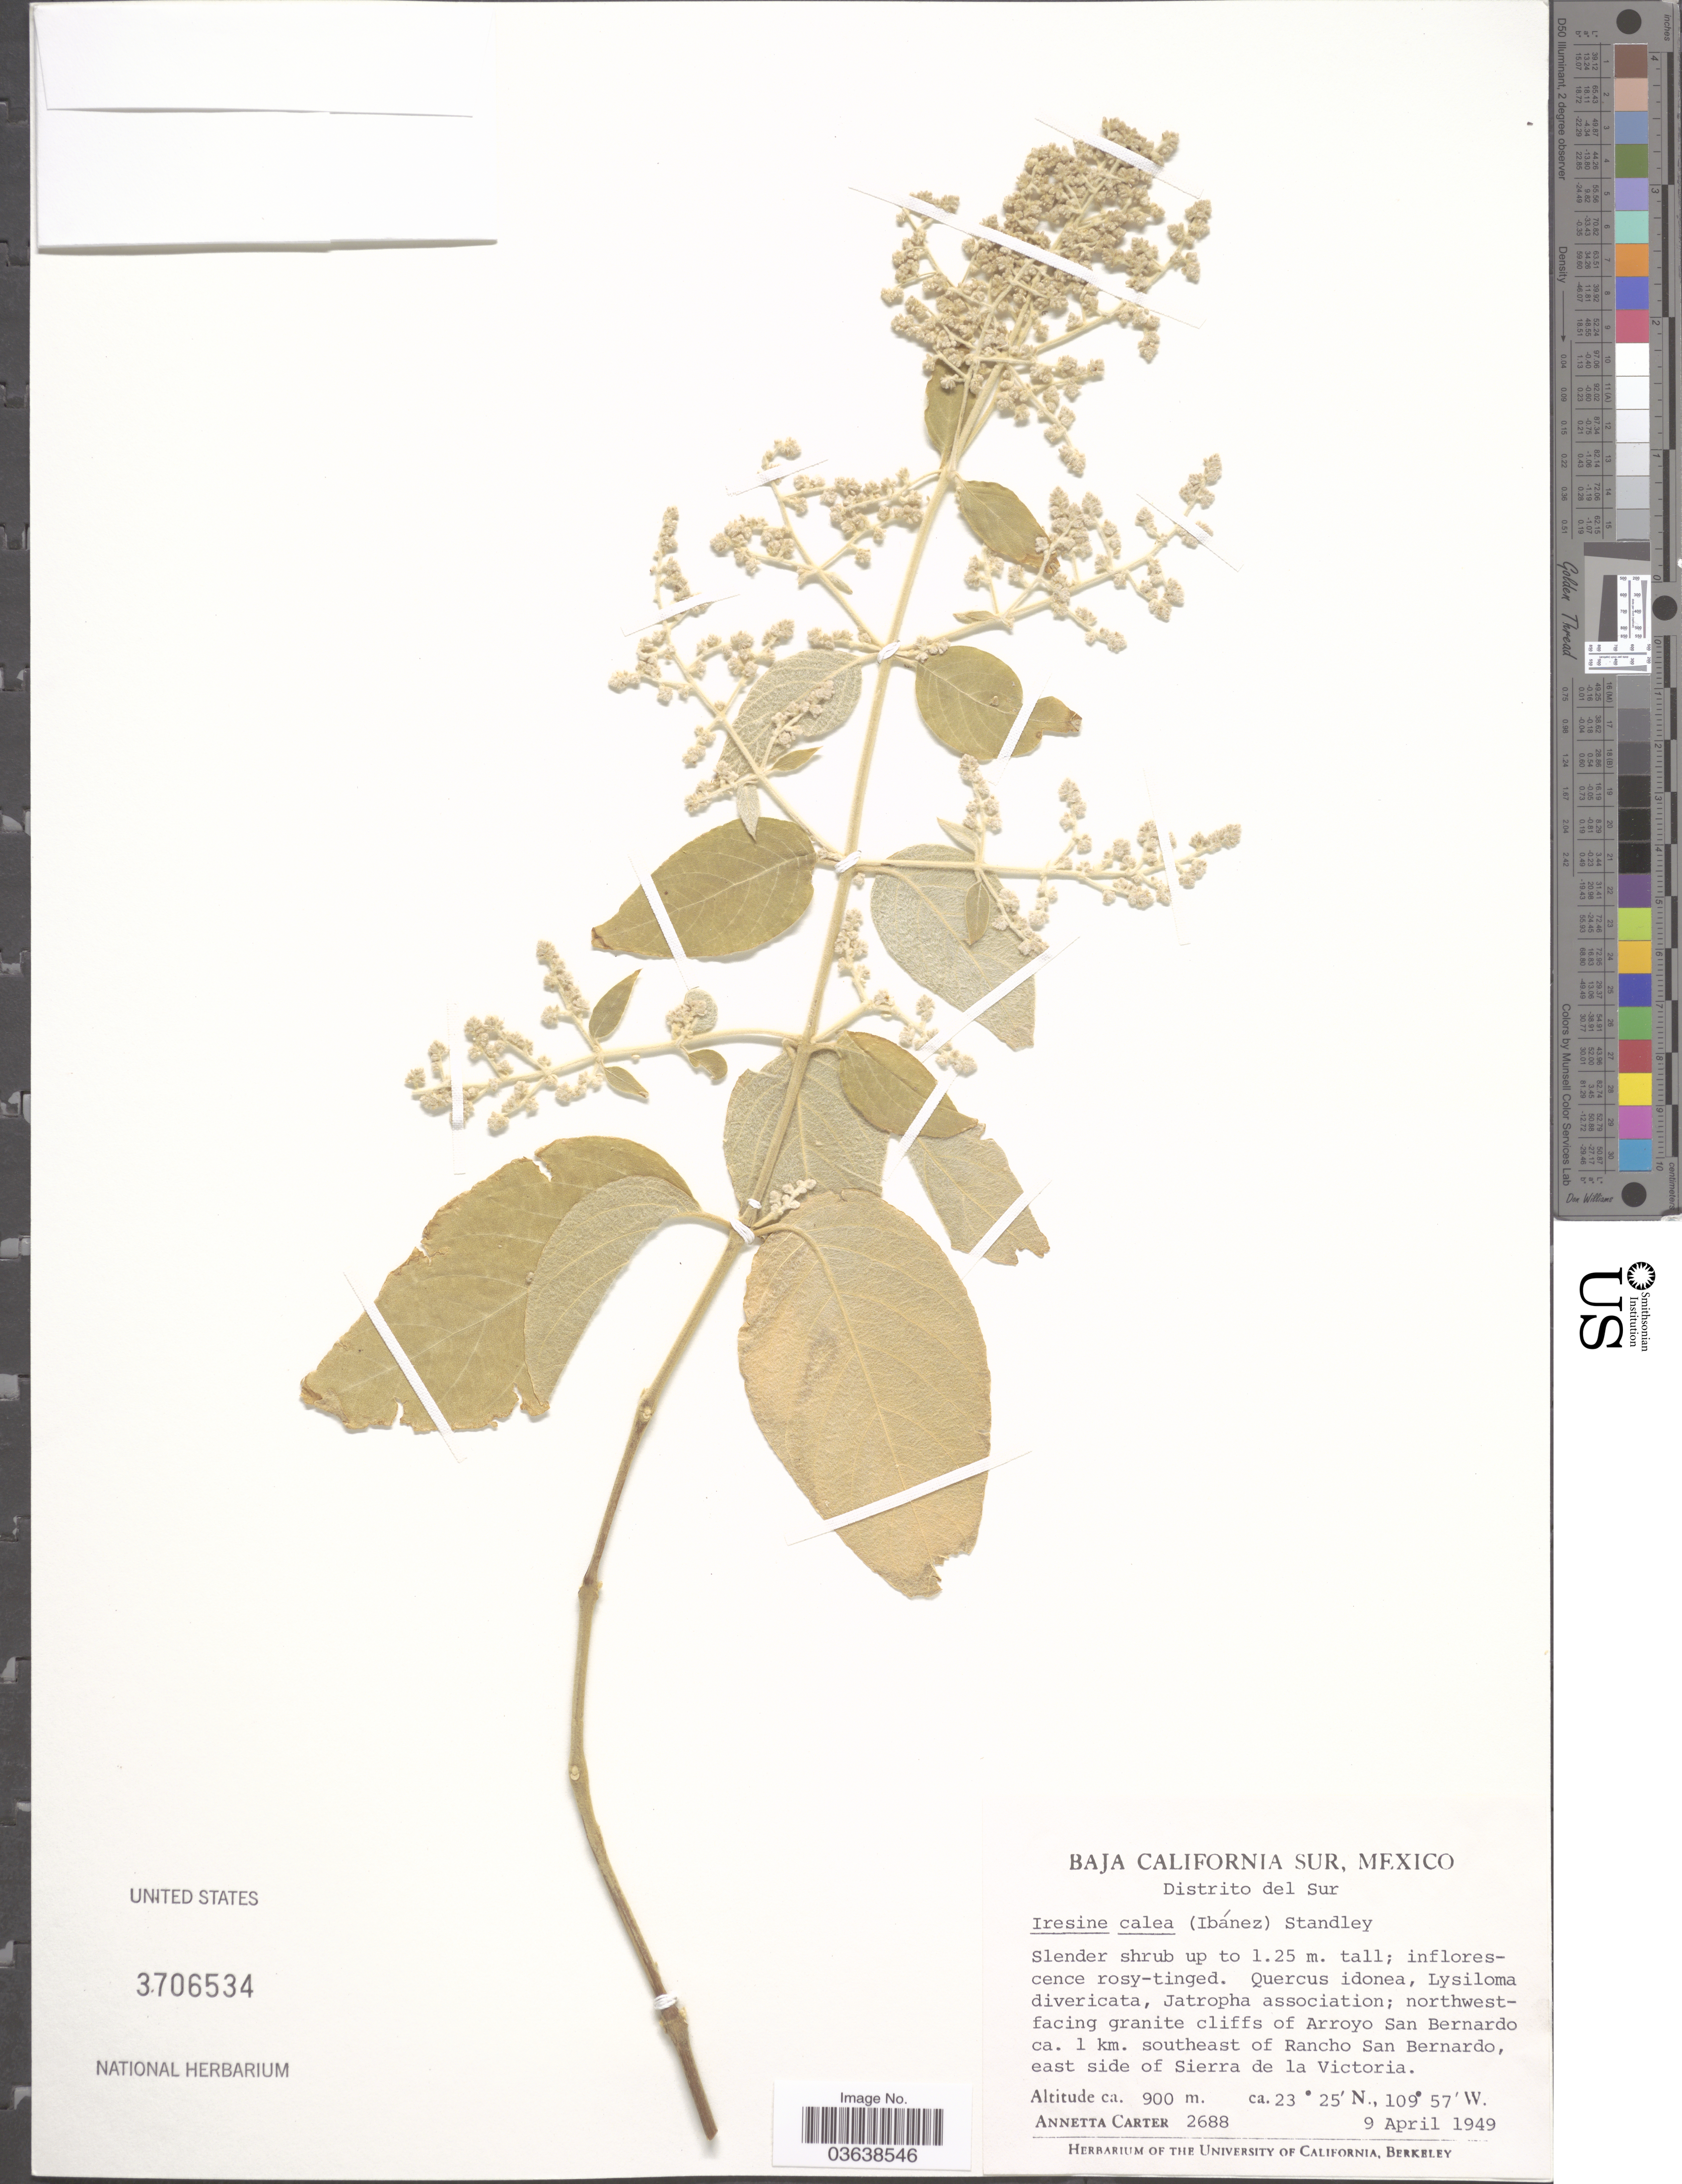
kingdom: Plantae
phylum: Tracheophyta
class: Magnoliopsida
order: Caryophyllales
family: Amaranthaceae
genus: Iresine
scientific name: Iresine calea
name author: (Ibáñez) Standl.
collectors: A. Carter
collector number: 2688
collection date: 1949-04-09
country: Mexico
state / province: Baja California Sur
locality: Distrito del Sur. Northwestfacing granatic cliffs of Arroyo San Bernardo ca. 1 km. southeast of Rancho San Bernardo, east side of Sierra de la Victoria.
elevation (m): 900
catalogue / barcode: US 3706534